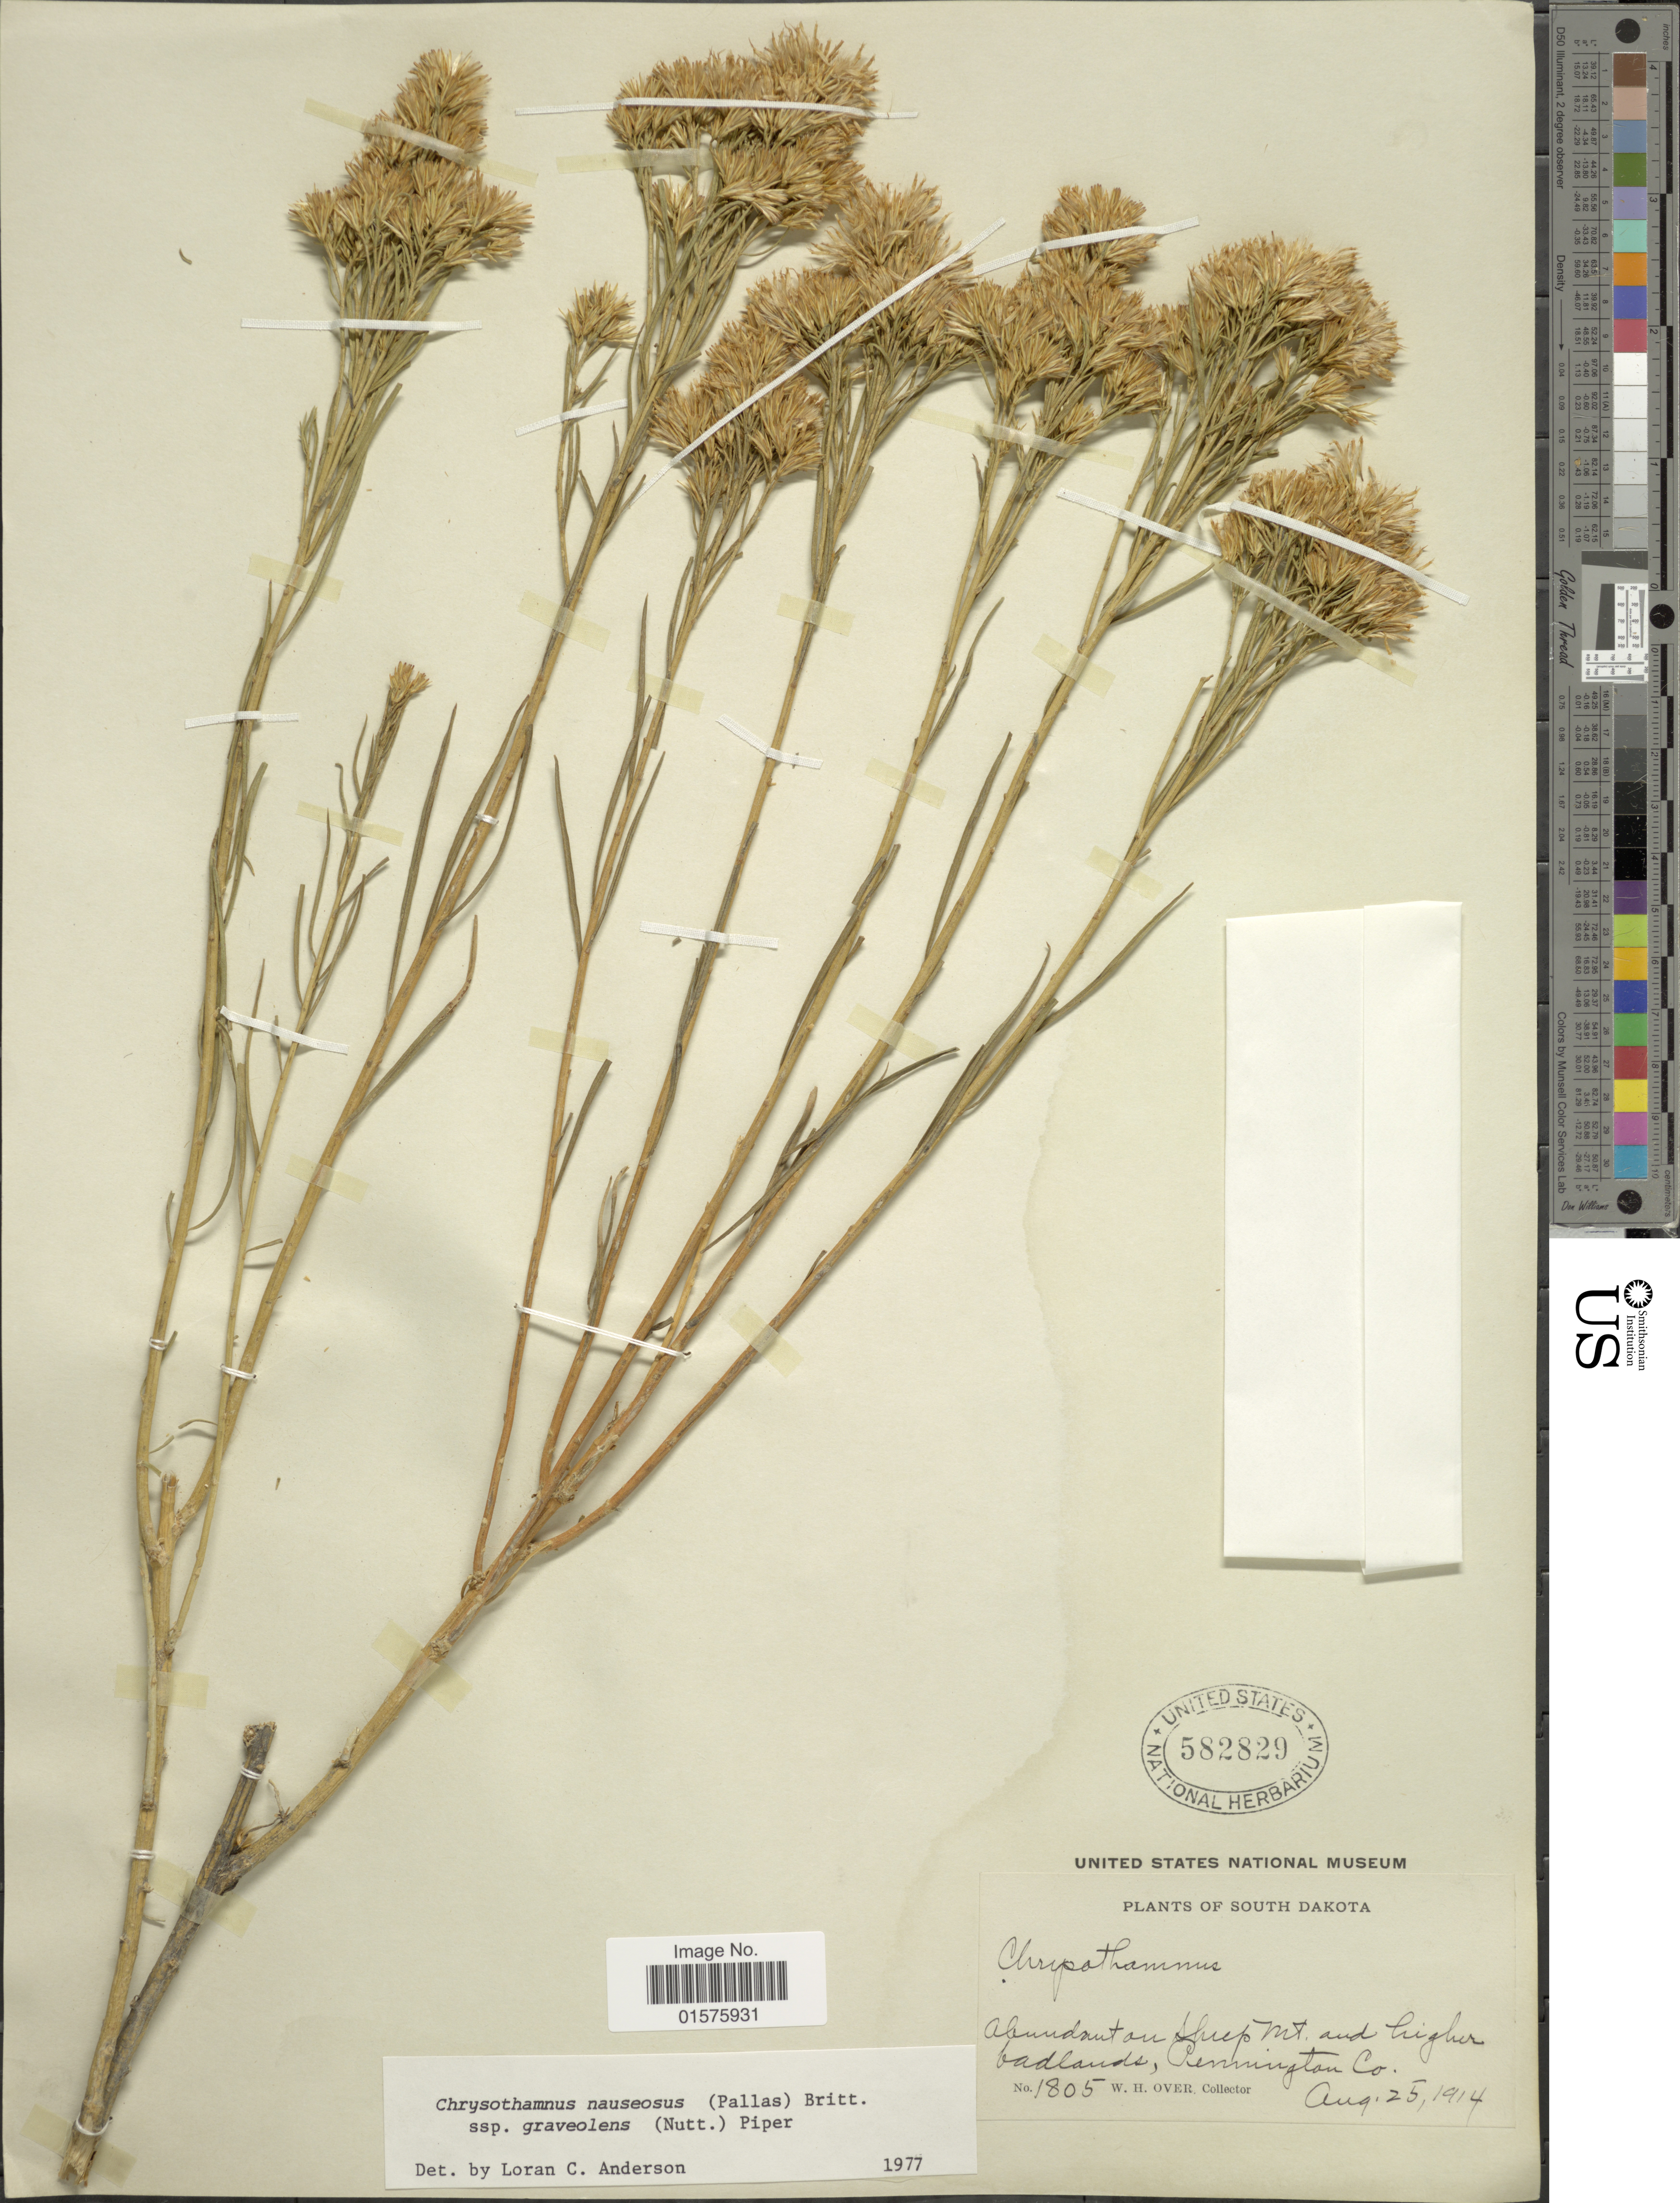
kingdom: Plantae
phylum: Tracheophyta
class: Magnoliopsida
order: Asterales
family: Asteraceae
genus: Ericameria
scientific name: Ericameria nauseosa var. graveolens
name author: (Nutt.) Reveal & Schuyler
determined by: Urbatsch, Lowell E., Curator (LSU), Louisiana State University (UNITED STATES)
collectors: W. Over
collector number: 1805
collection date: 1914-08-25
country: United States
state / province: South Dakota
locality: Abundant on shup Mt. and higher madlands, Pennington Co.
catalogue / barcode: US 582829